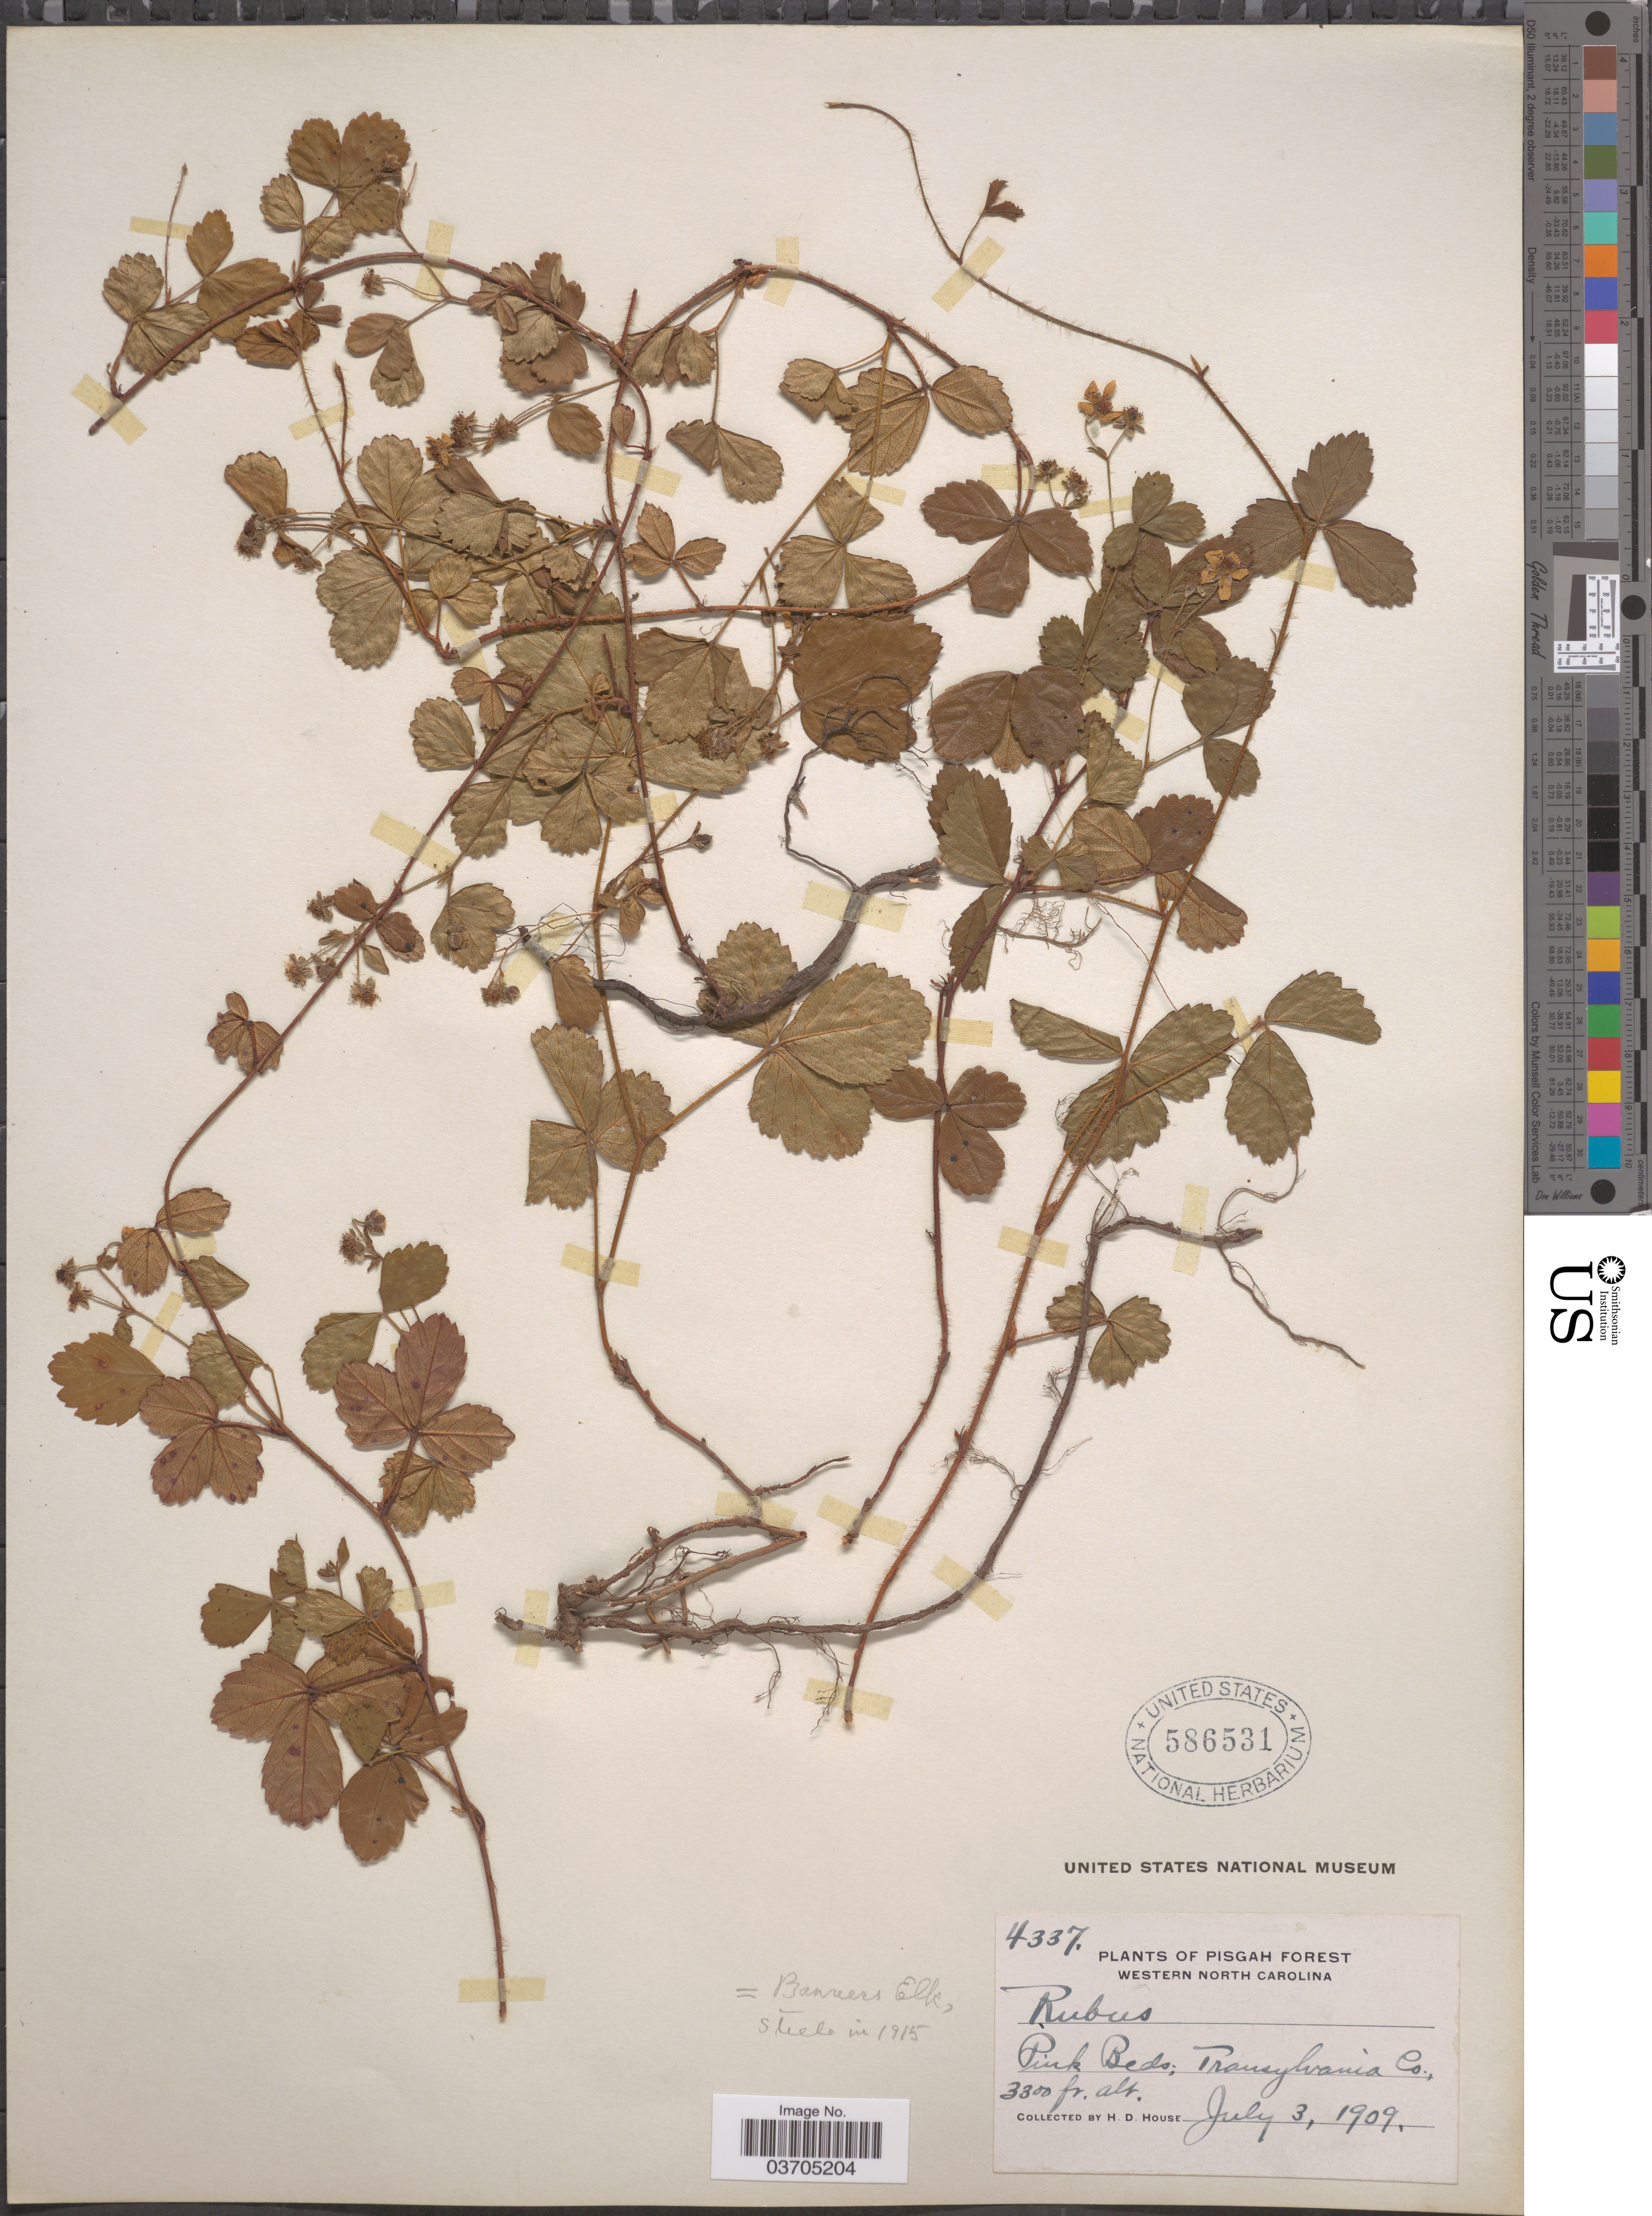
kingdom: Plantae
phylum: Tracheophyta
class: Magnoliopsida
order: Rosales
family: Rosaceae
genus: Rubus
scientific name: Rubus hispidus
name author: L.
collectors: H. D. House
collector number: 4337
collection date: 1909-07-03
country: United States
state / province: North Carolina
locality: Pisgah Forest. Western North Carolina. Pink Beds; Transylvania Co.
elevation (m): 1006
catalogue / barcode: US 586531